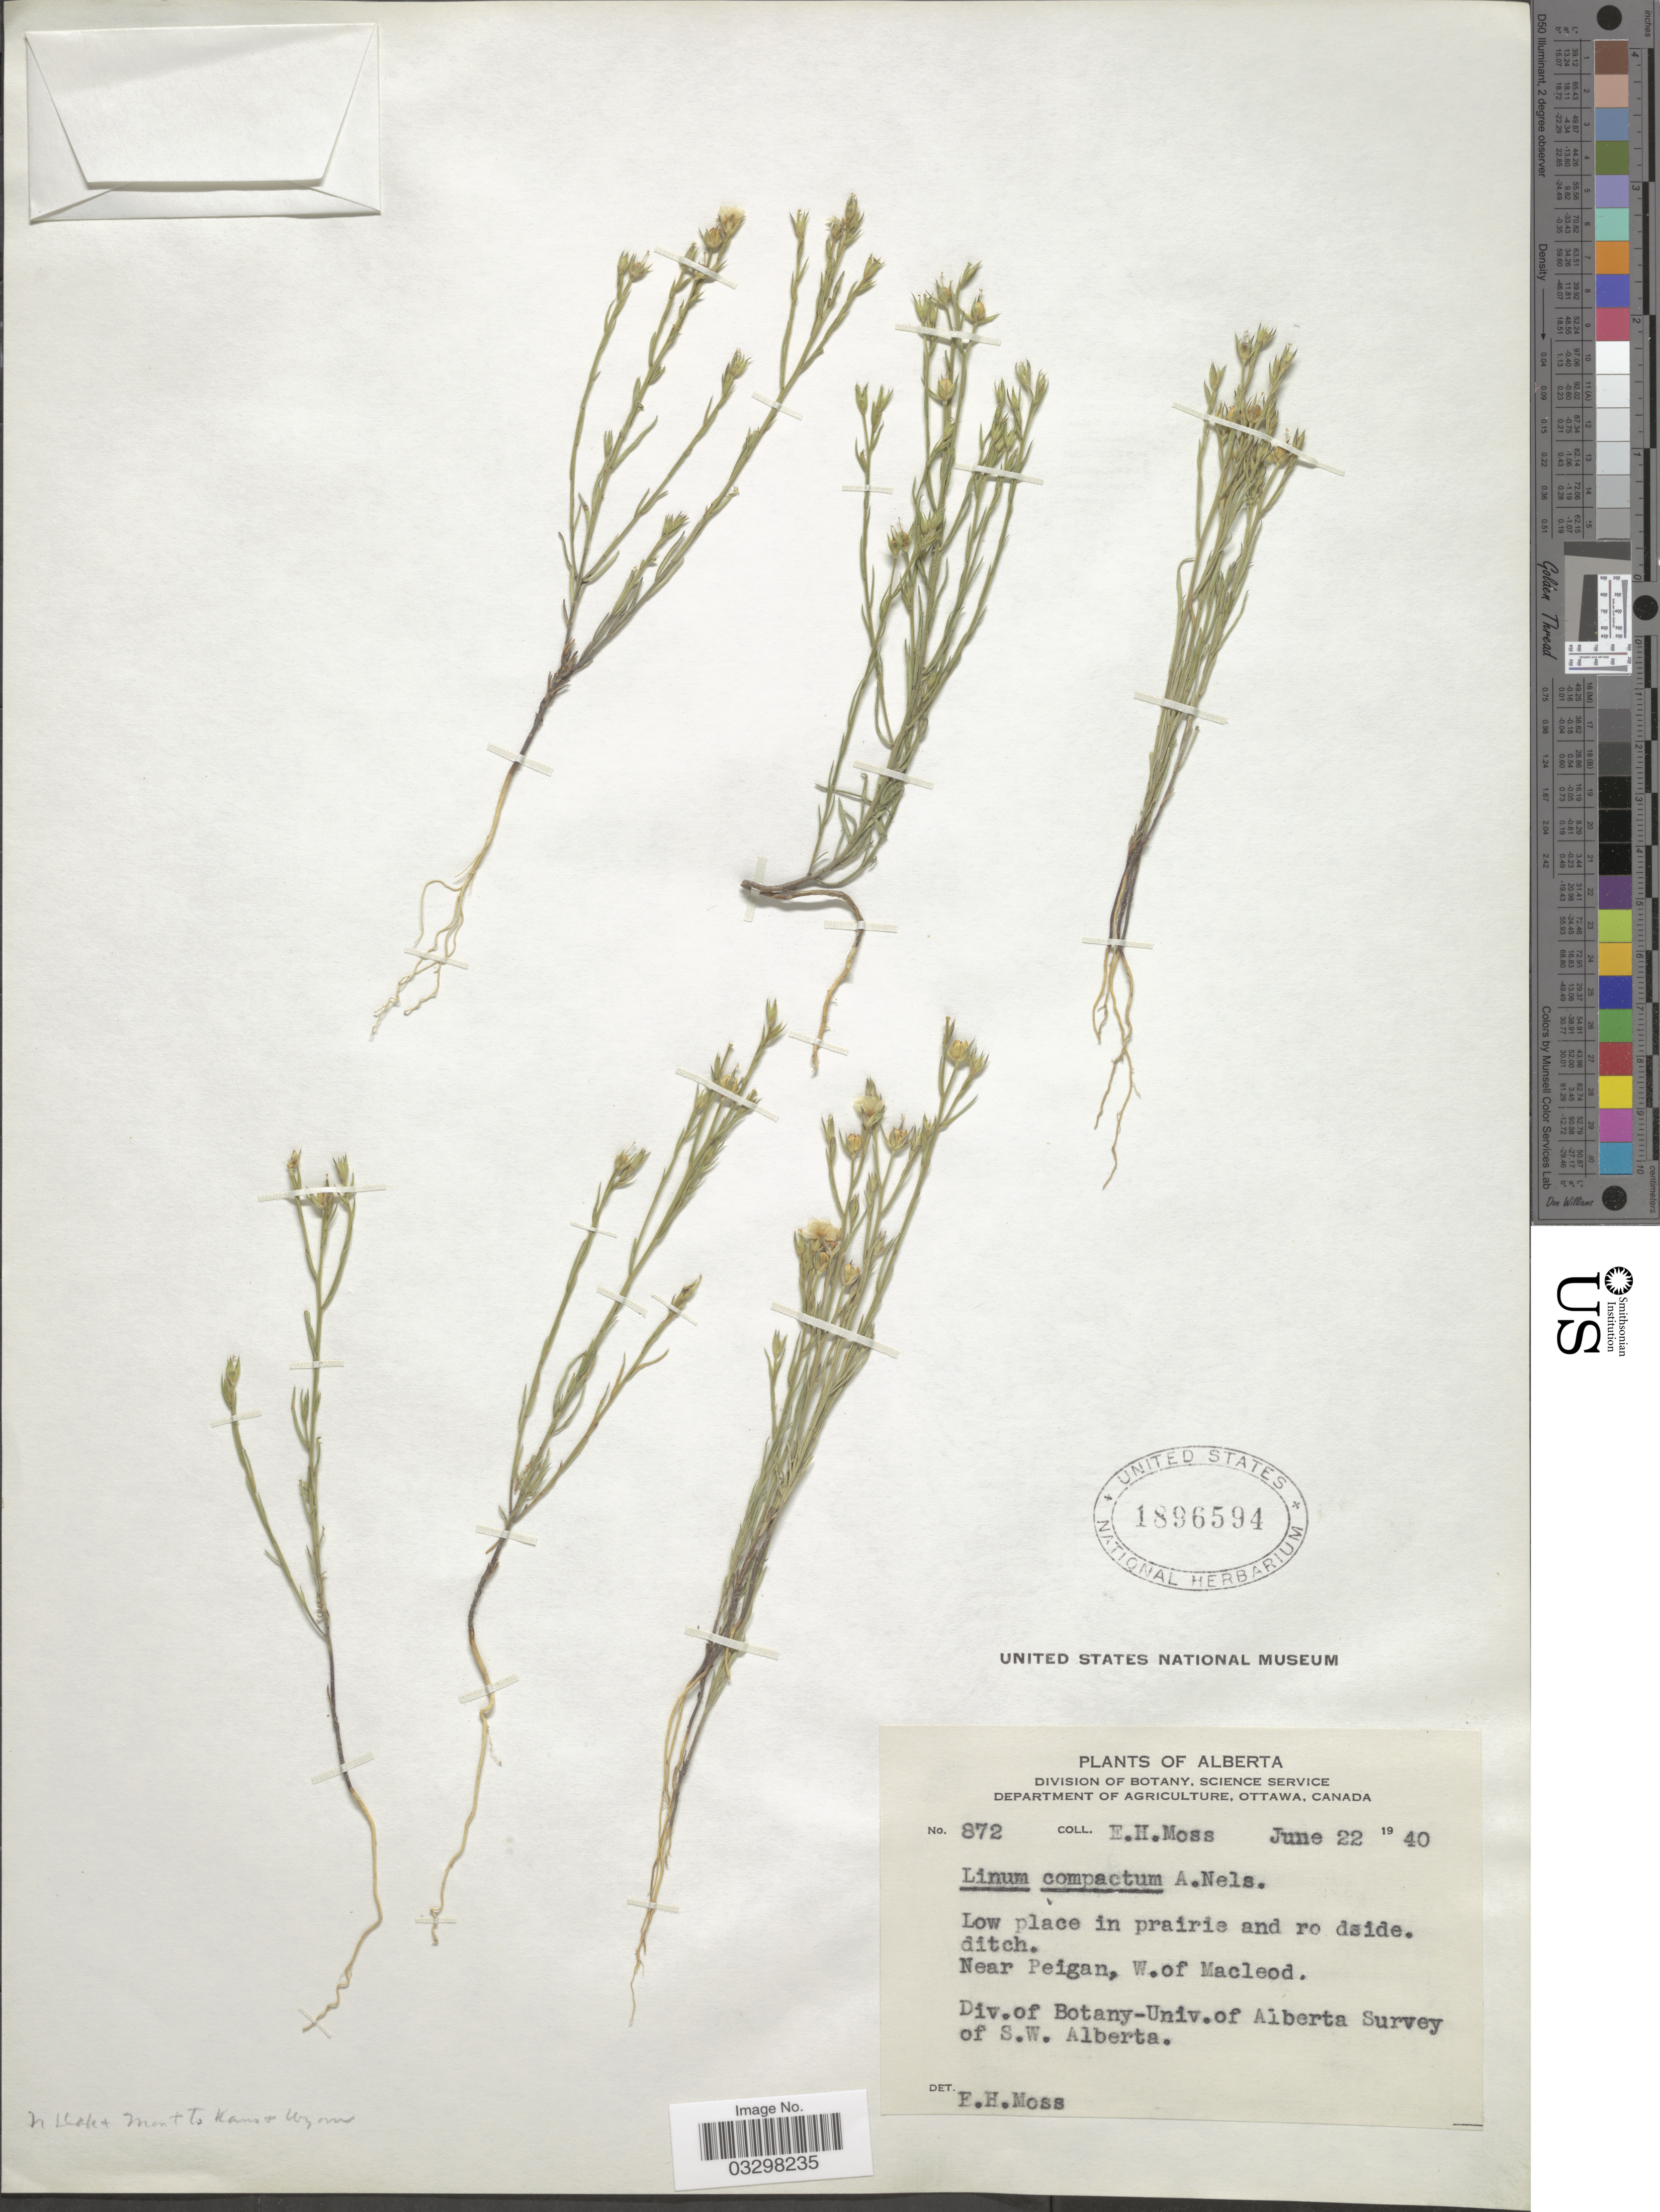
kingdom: Plantae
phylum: Tracheophyta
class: Magnoliopsida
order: Malpighiales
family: Linaceae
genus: Linum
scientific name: Linum compactum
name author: A. Nelson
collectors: E. Moss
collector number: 872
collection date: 1940-06-22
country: Canada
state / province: Alberta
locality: Near Peigan, W. of Macleod. Div. of Botany-Univ. of Alberta Survey of S.W. Alberta. [unsure placement]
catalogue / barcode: US 1896594